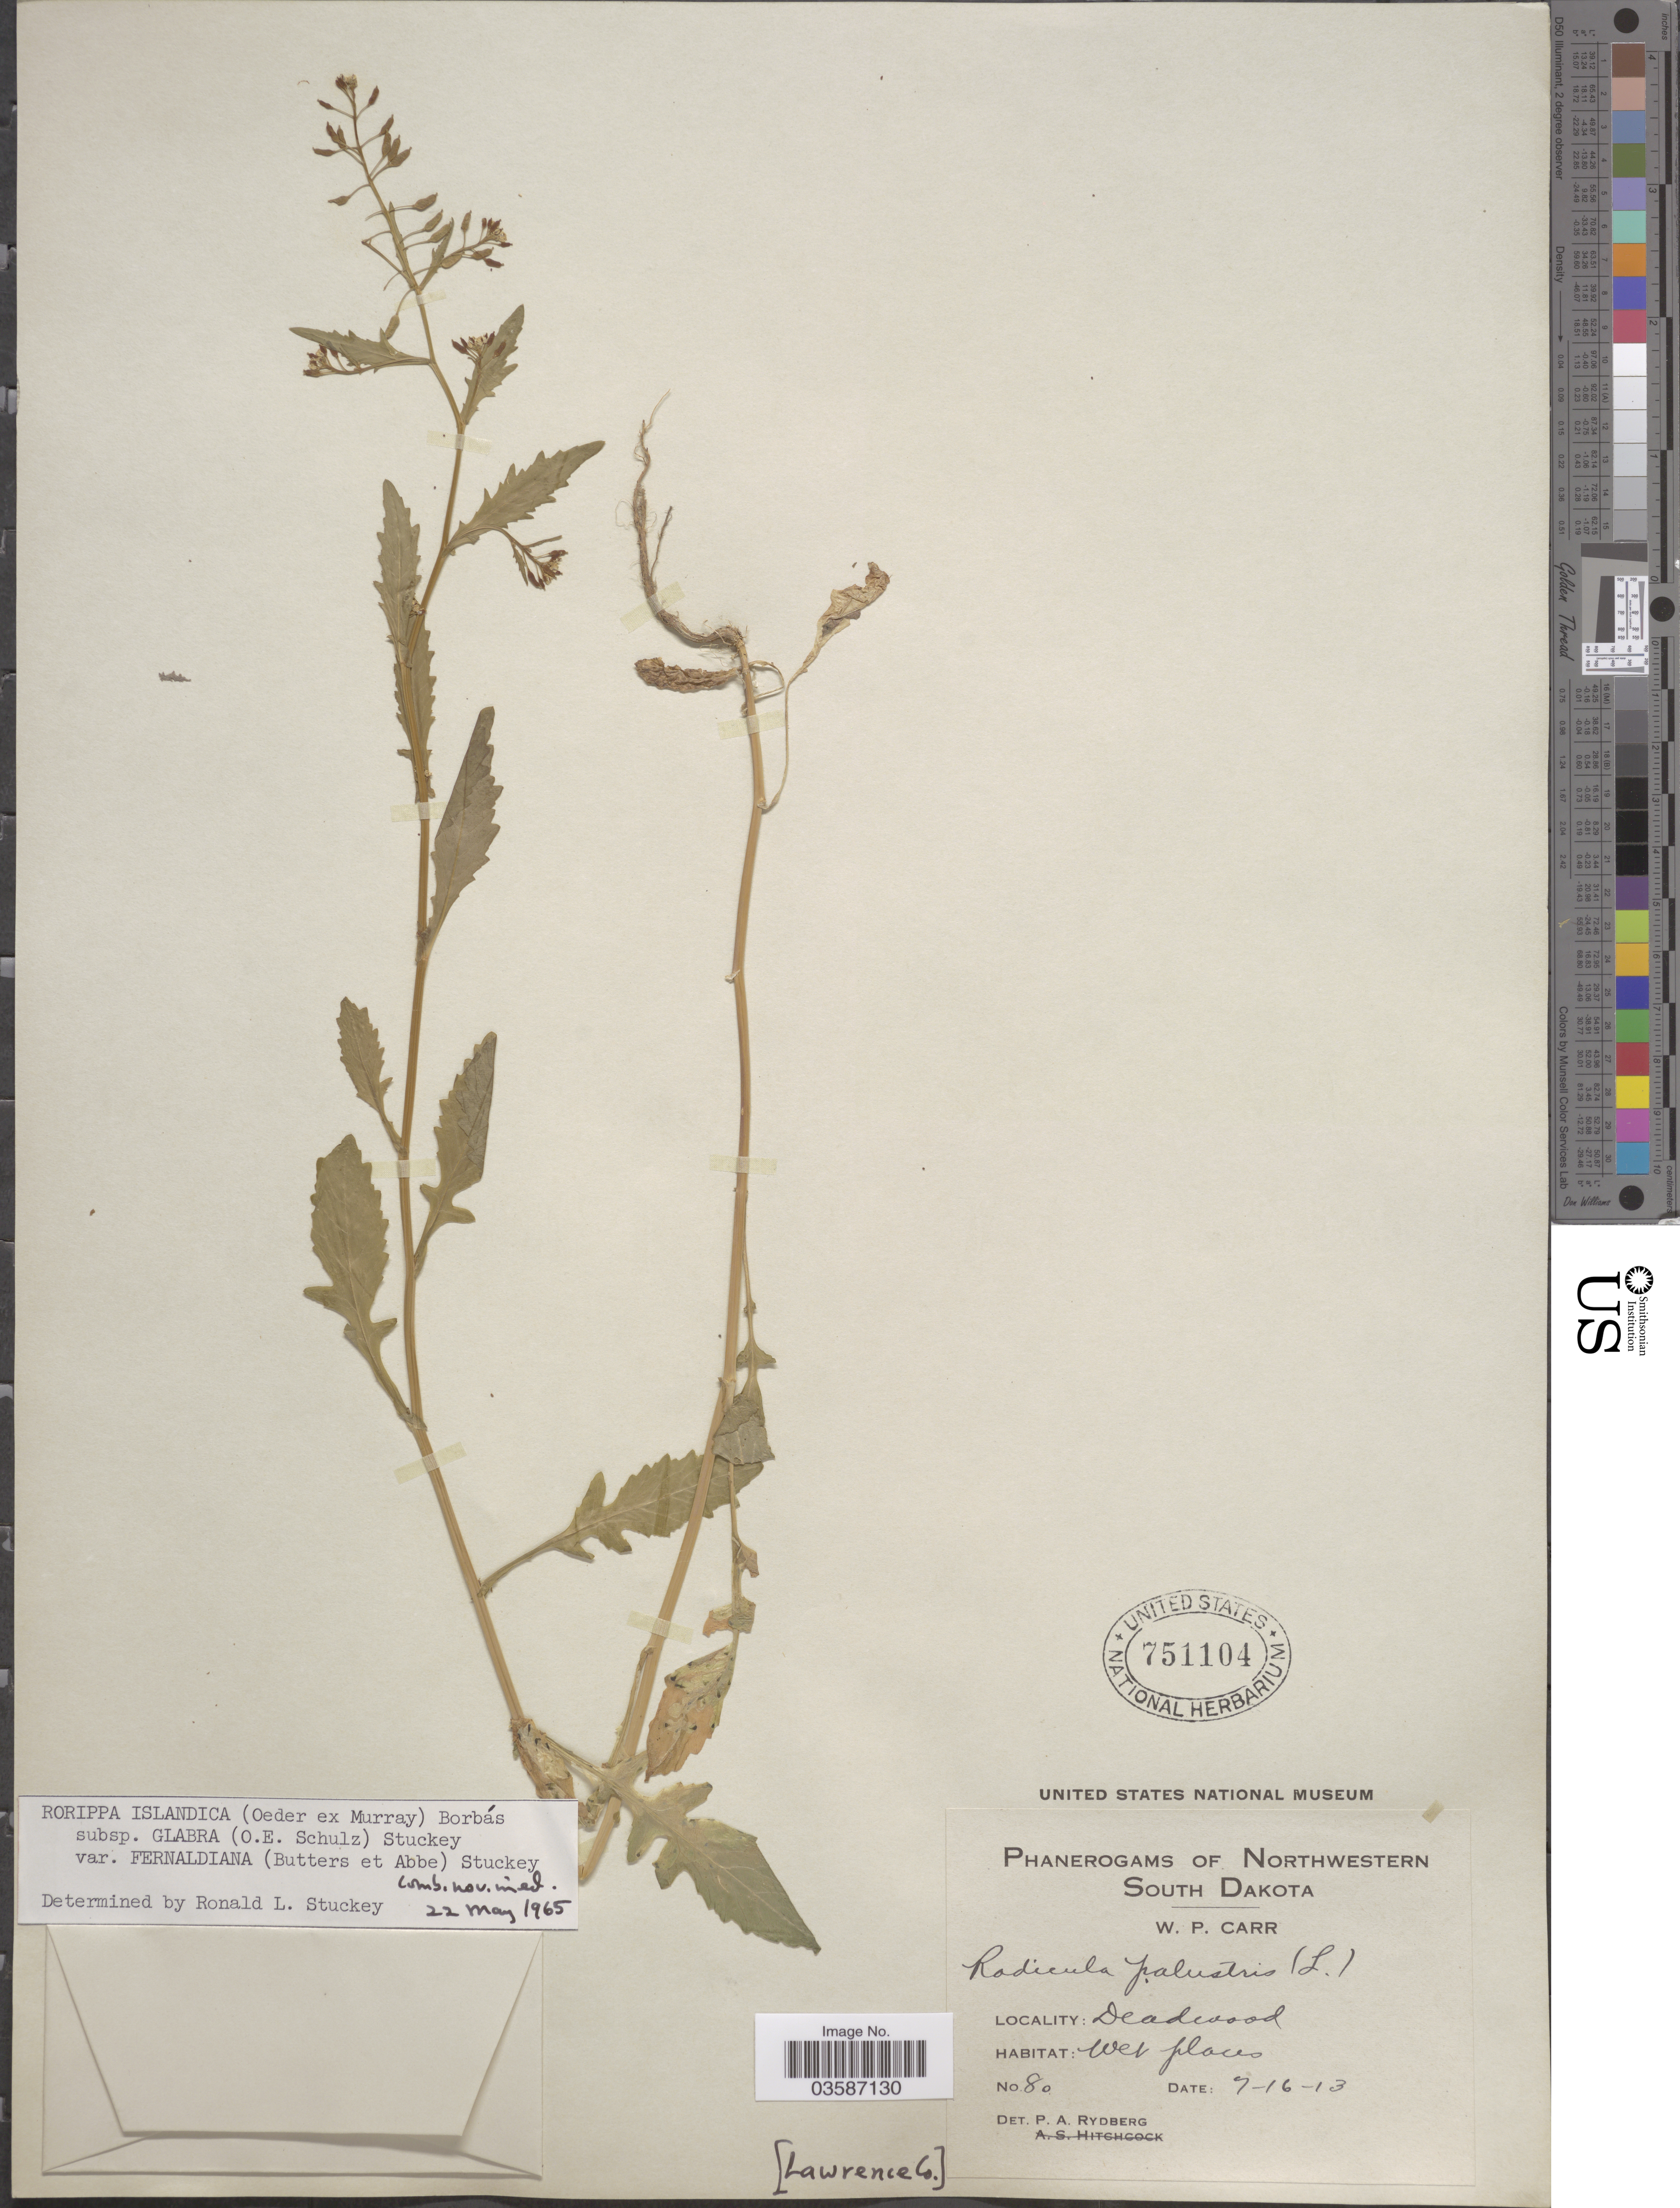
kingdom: Plantae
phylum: Tracheophyta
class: Magnoliopsida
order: Brassicales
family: Brassicaceae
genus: Rorippa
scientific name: Rorippa islandica var. fernaldiana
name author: Butters & Abbe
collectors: W. Carr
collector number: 80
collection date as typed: Transcribed d/m/y: 16/7/13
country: United States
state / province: South Dakota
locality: Northwestern South Dakota. Deadwood. [Lawrence Co.].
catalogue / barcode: US 751104